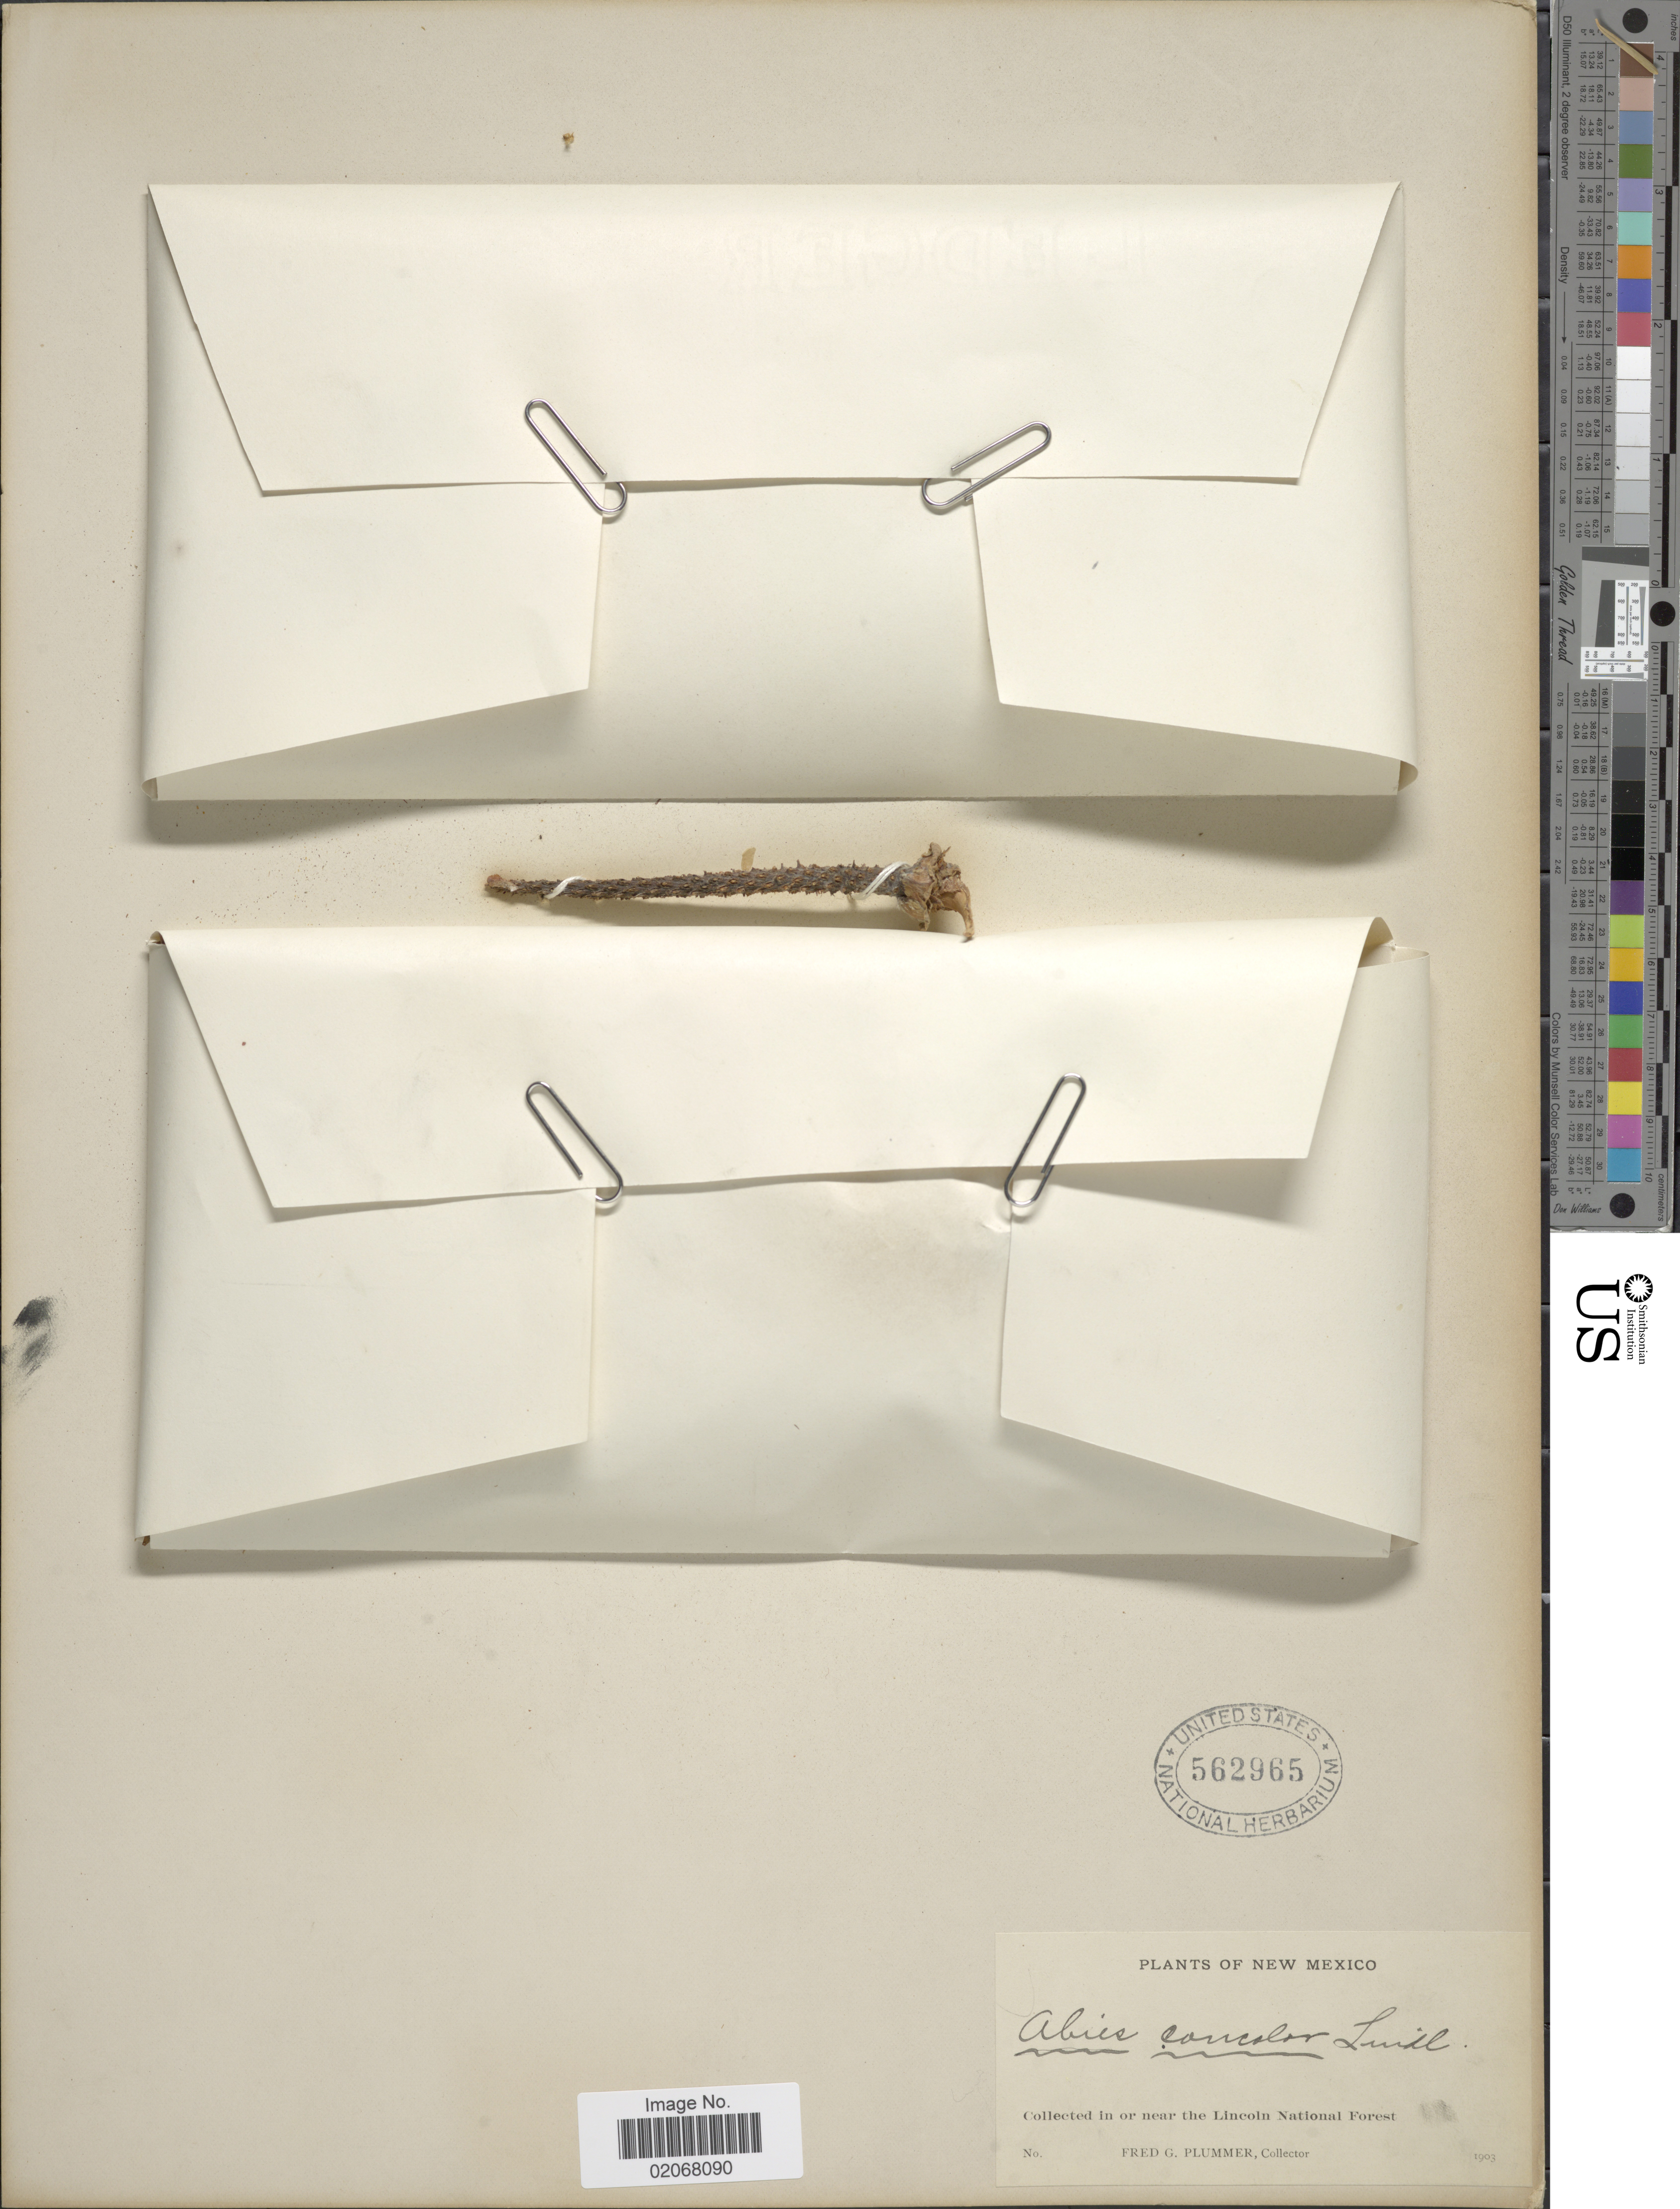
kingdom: Plantae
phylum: Tracheophyta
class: Pinopsida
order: Pinales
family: Pinaceae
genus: Abies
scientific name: Abies concolor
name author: (Gordon & Glend.) Lindl. ex Hildebr.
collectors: F. Plummer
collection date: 1903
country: United States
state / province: New Mexico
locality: In or near the Lincoln National Forest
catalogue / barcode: US 562965